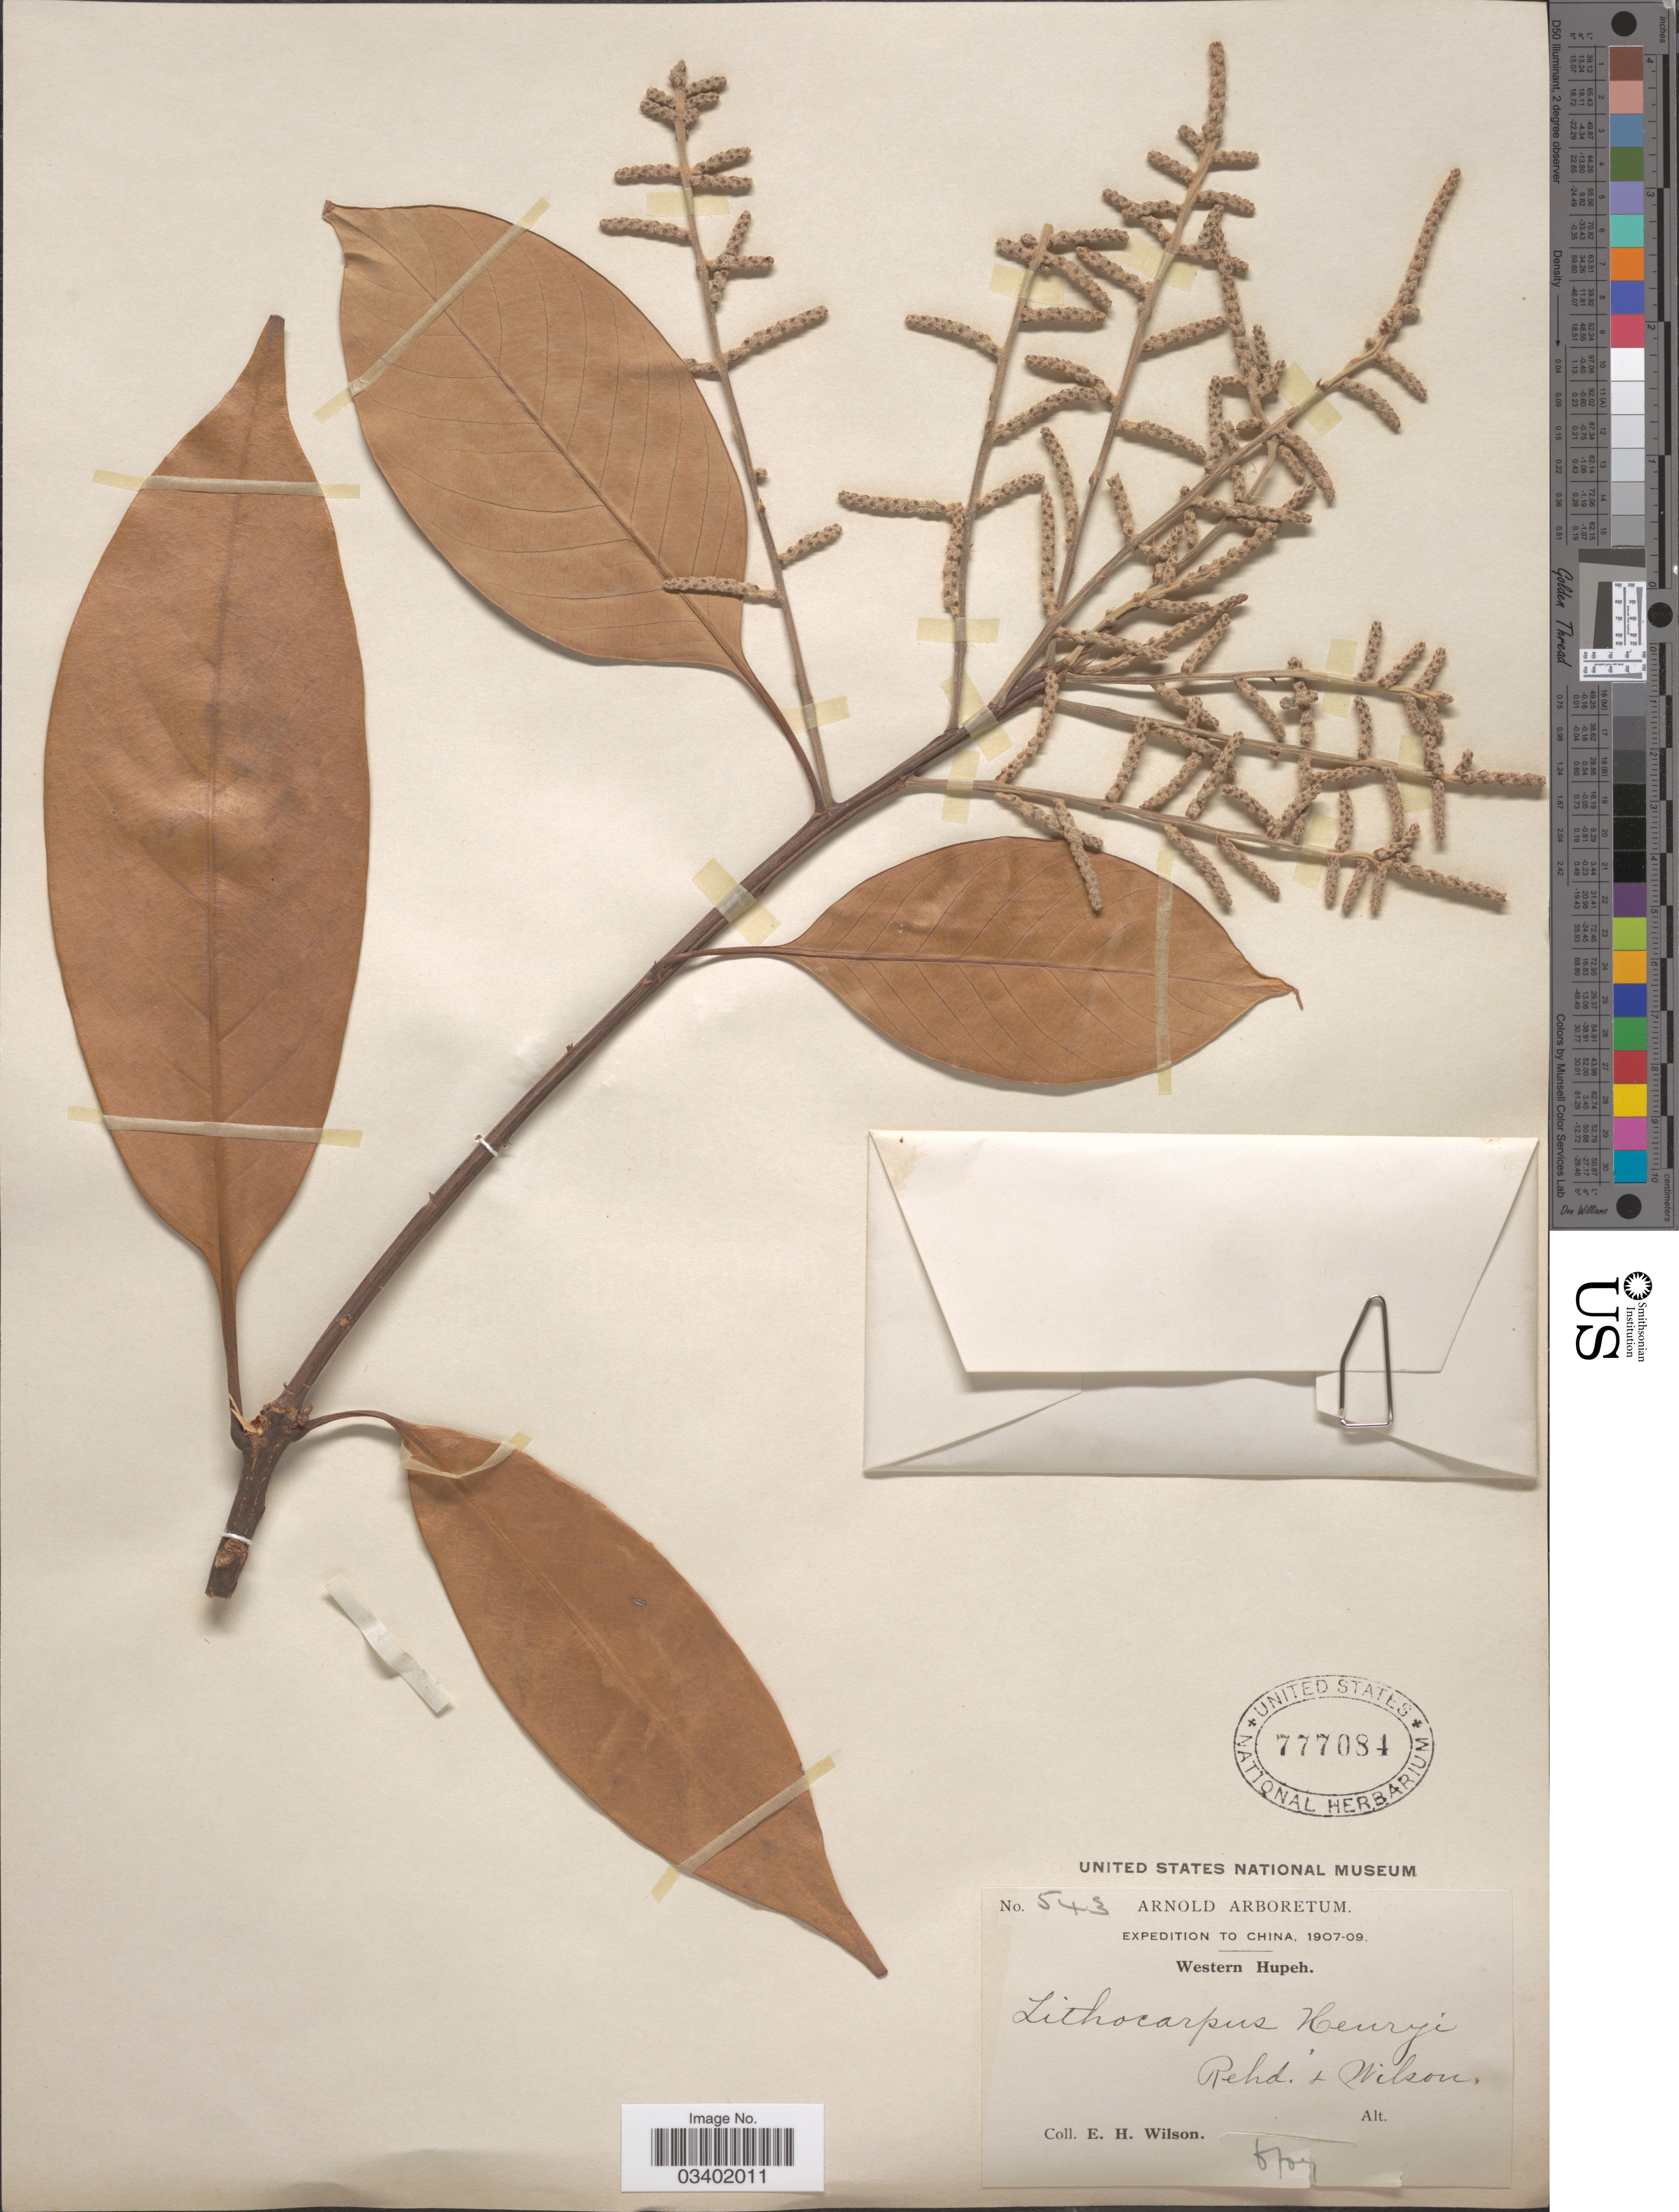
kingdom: Plantae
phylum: Tracheophyta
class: Magnoliopsida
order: Fagales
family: Fagaceae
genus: Lithocarpus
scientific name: Lithocarpus henryi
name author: Rehder & E.H. Wilson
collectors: E. Wilson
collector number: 543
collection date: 1907-06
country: China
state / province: Hubei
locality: Western Hupeh.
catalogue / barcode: US 777084